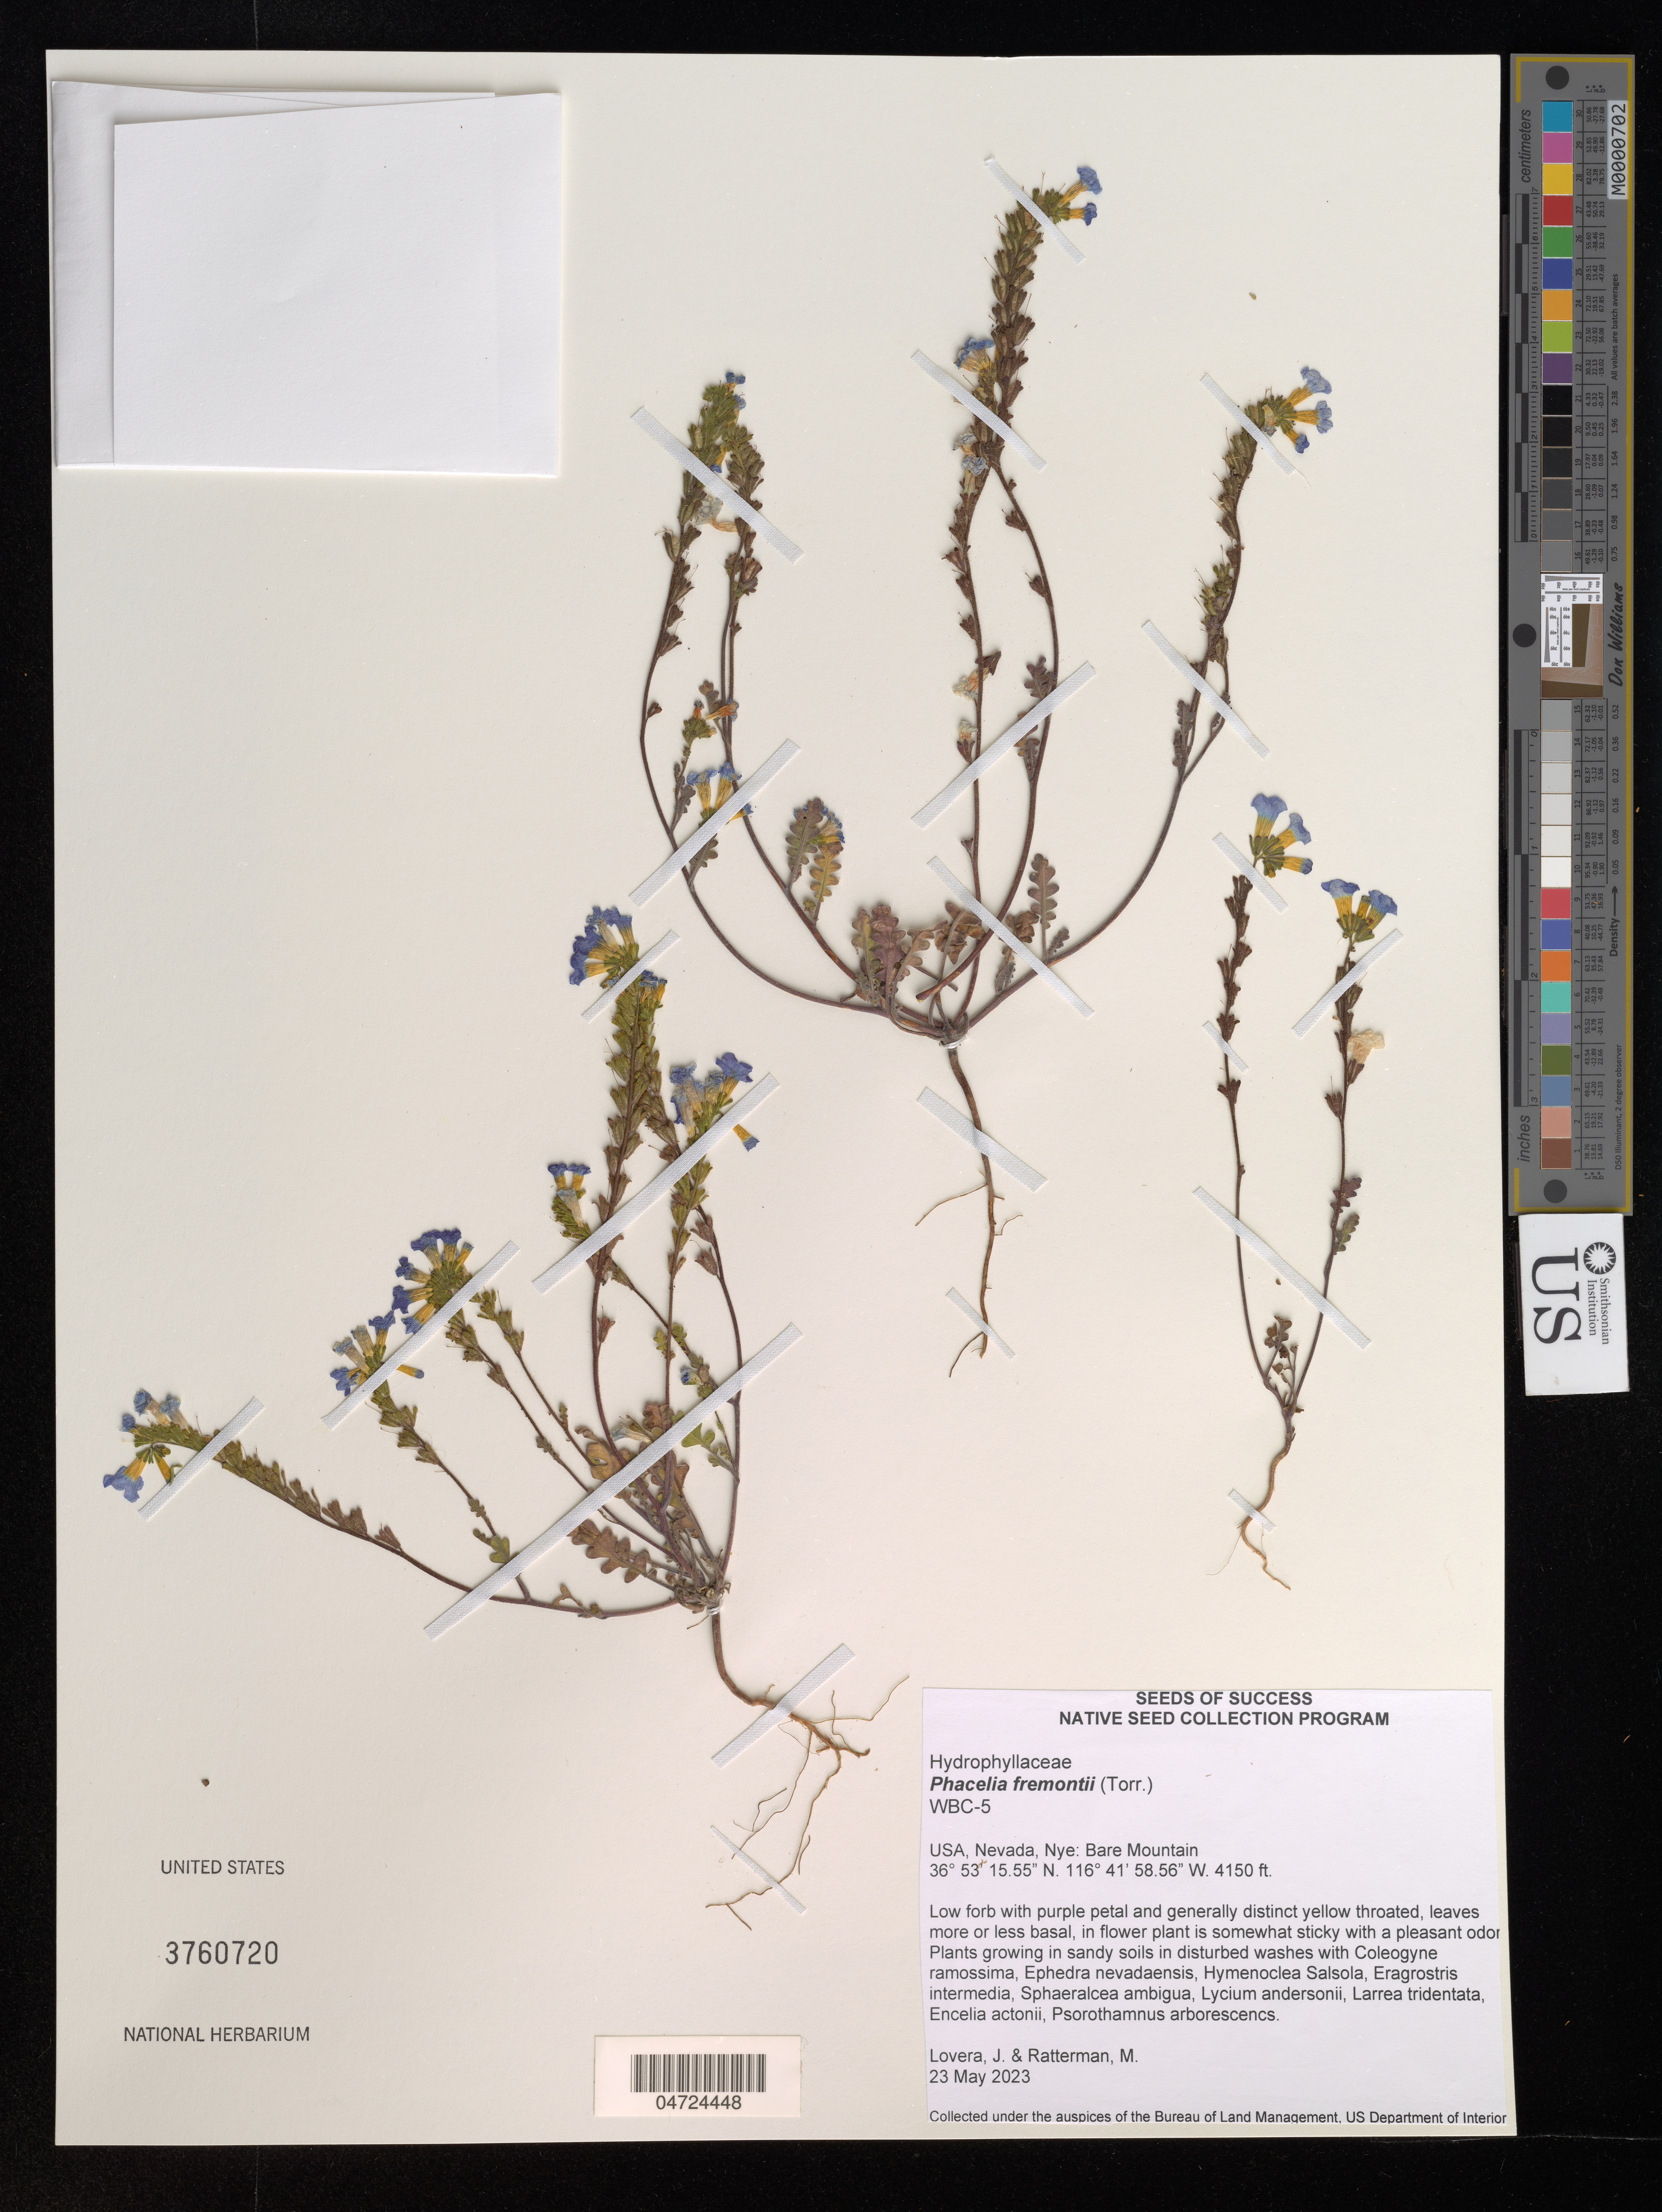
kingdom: Plantae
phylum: Tracheophyta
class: Magnoliopsida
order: Boraginales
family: Hydrophyllaceae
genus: Phacelia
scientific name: Phacelia fremontii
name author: Torr.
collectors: J. Lovera & M. Ratterman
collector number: WBC-5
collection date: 2023-05-23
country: United States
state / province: Nevada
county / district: Nye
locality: Nye: Bare Mountain.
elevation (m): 1265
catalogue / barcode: US 3760720